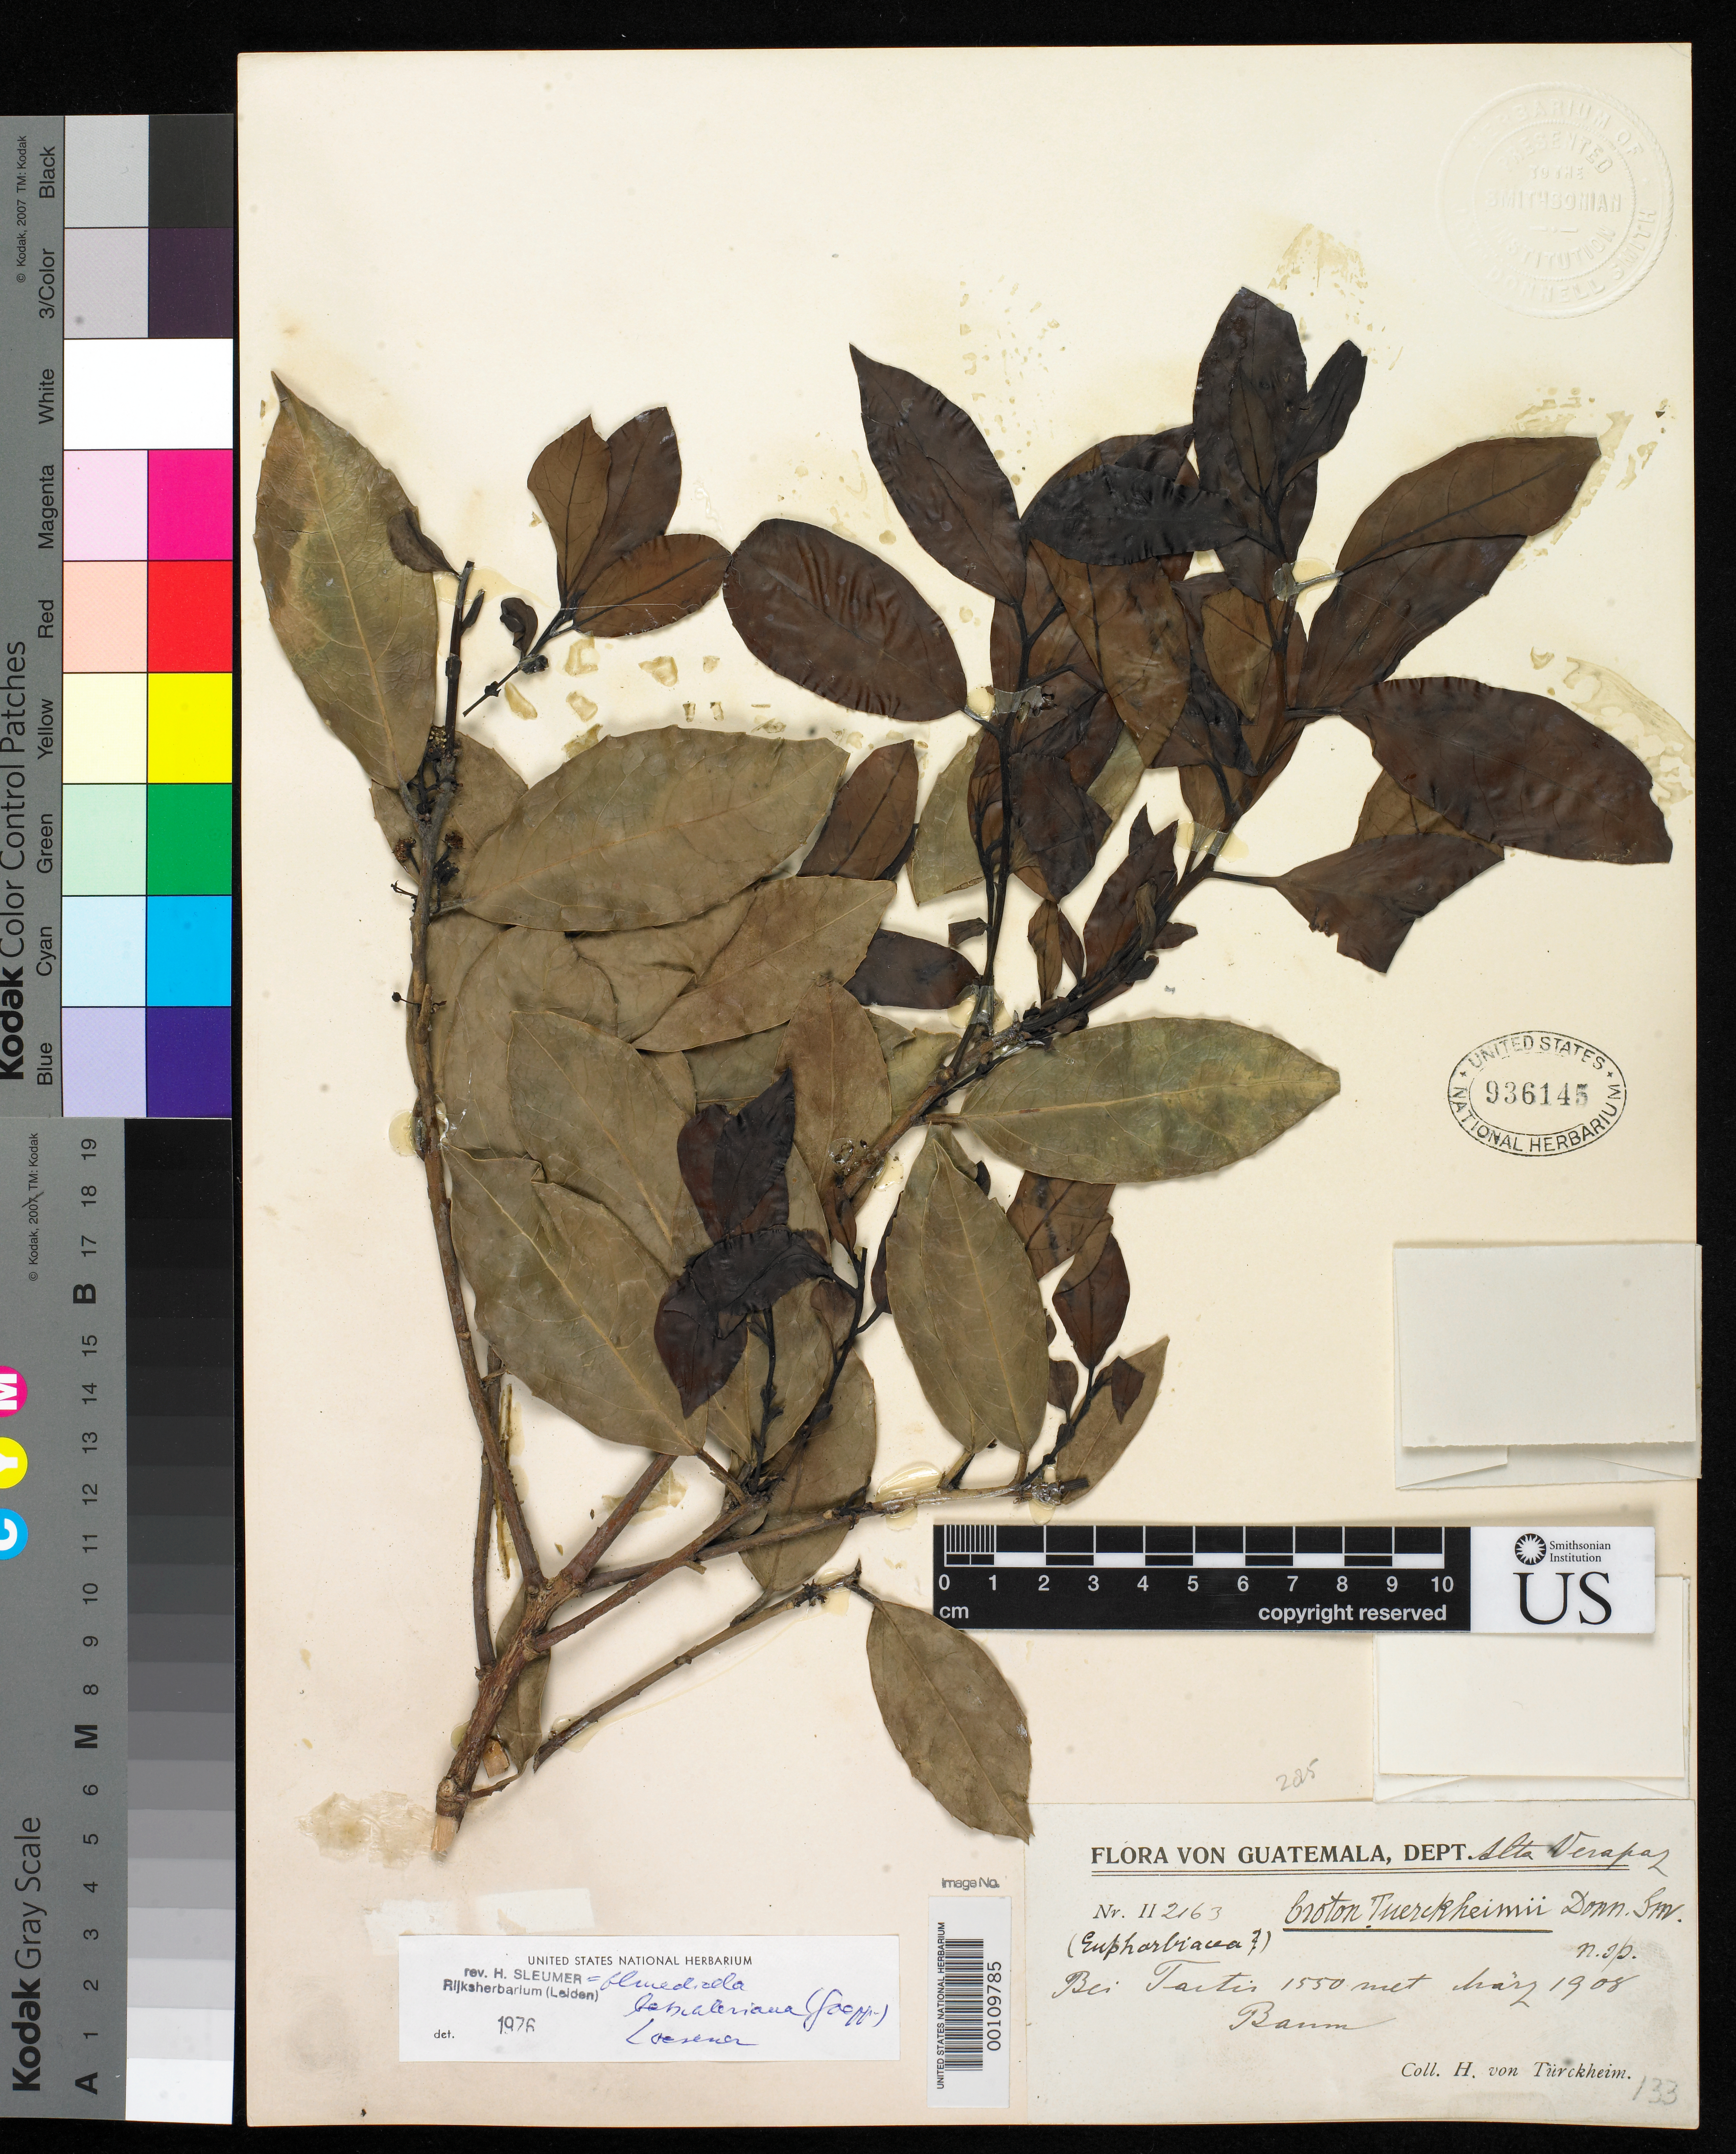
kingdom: Plantae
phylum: Tracheophyta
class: Magnoliopsida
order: Malpighiales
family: Euphorbiaceae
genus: Croton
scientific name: Croton tuerckheimii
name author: Donn. Sm.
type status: Type Collection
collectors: H. von Türckheim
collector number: II 2163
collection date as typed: May 1908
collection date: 1908-05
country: Guatemala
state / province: Alta Verapaz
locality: Tactic.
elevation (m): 1550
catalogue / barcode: US 936145